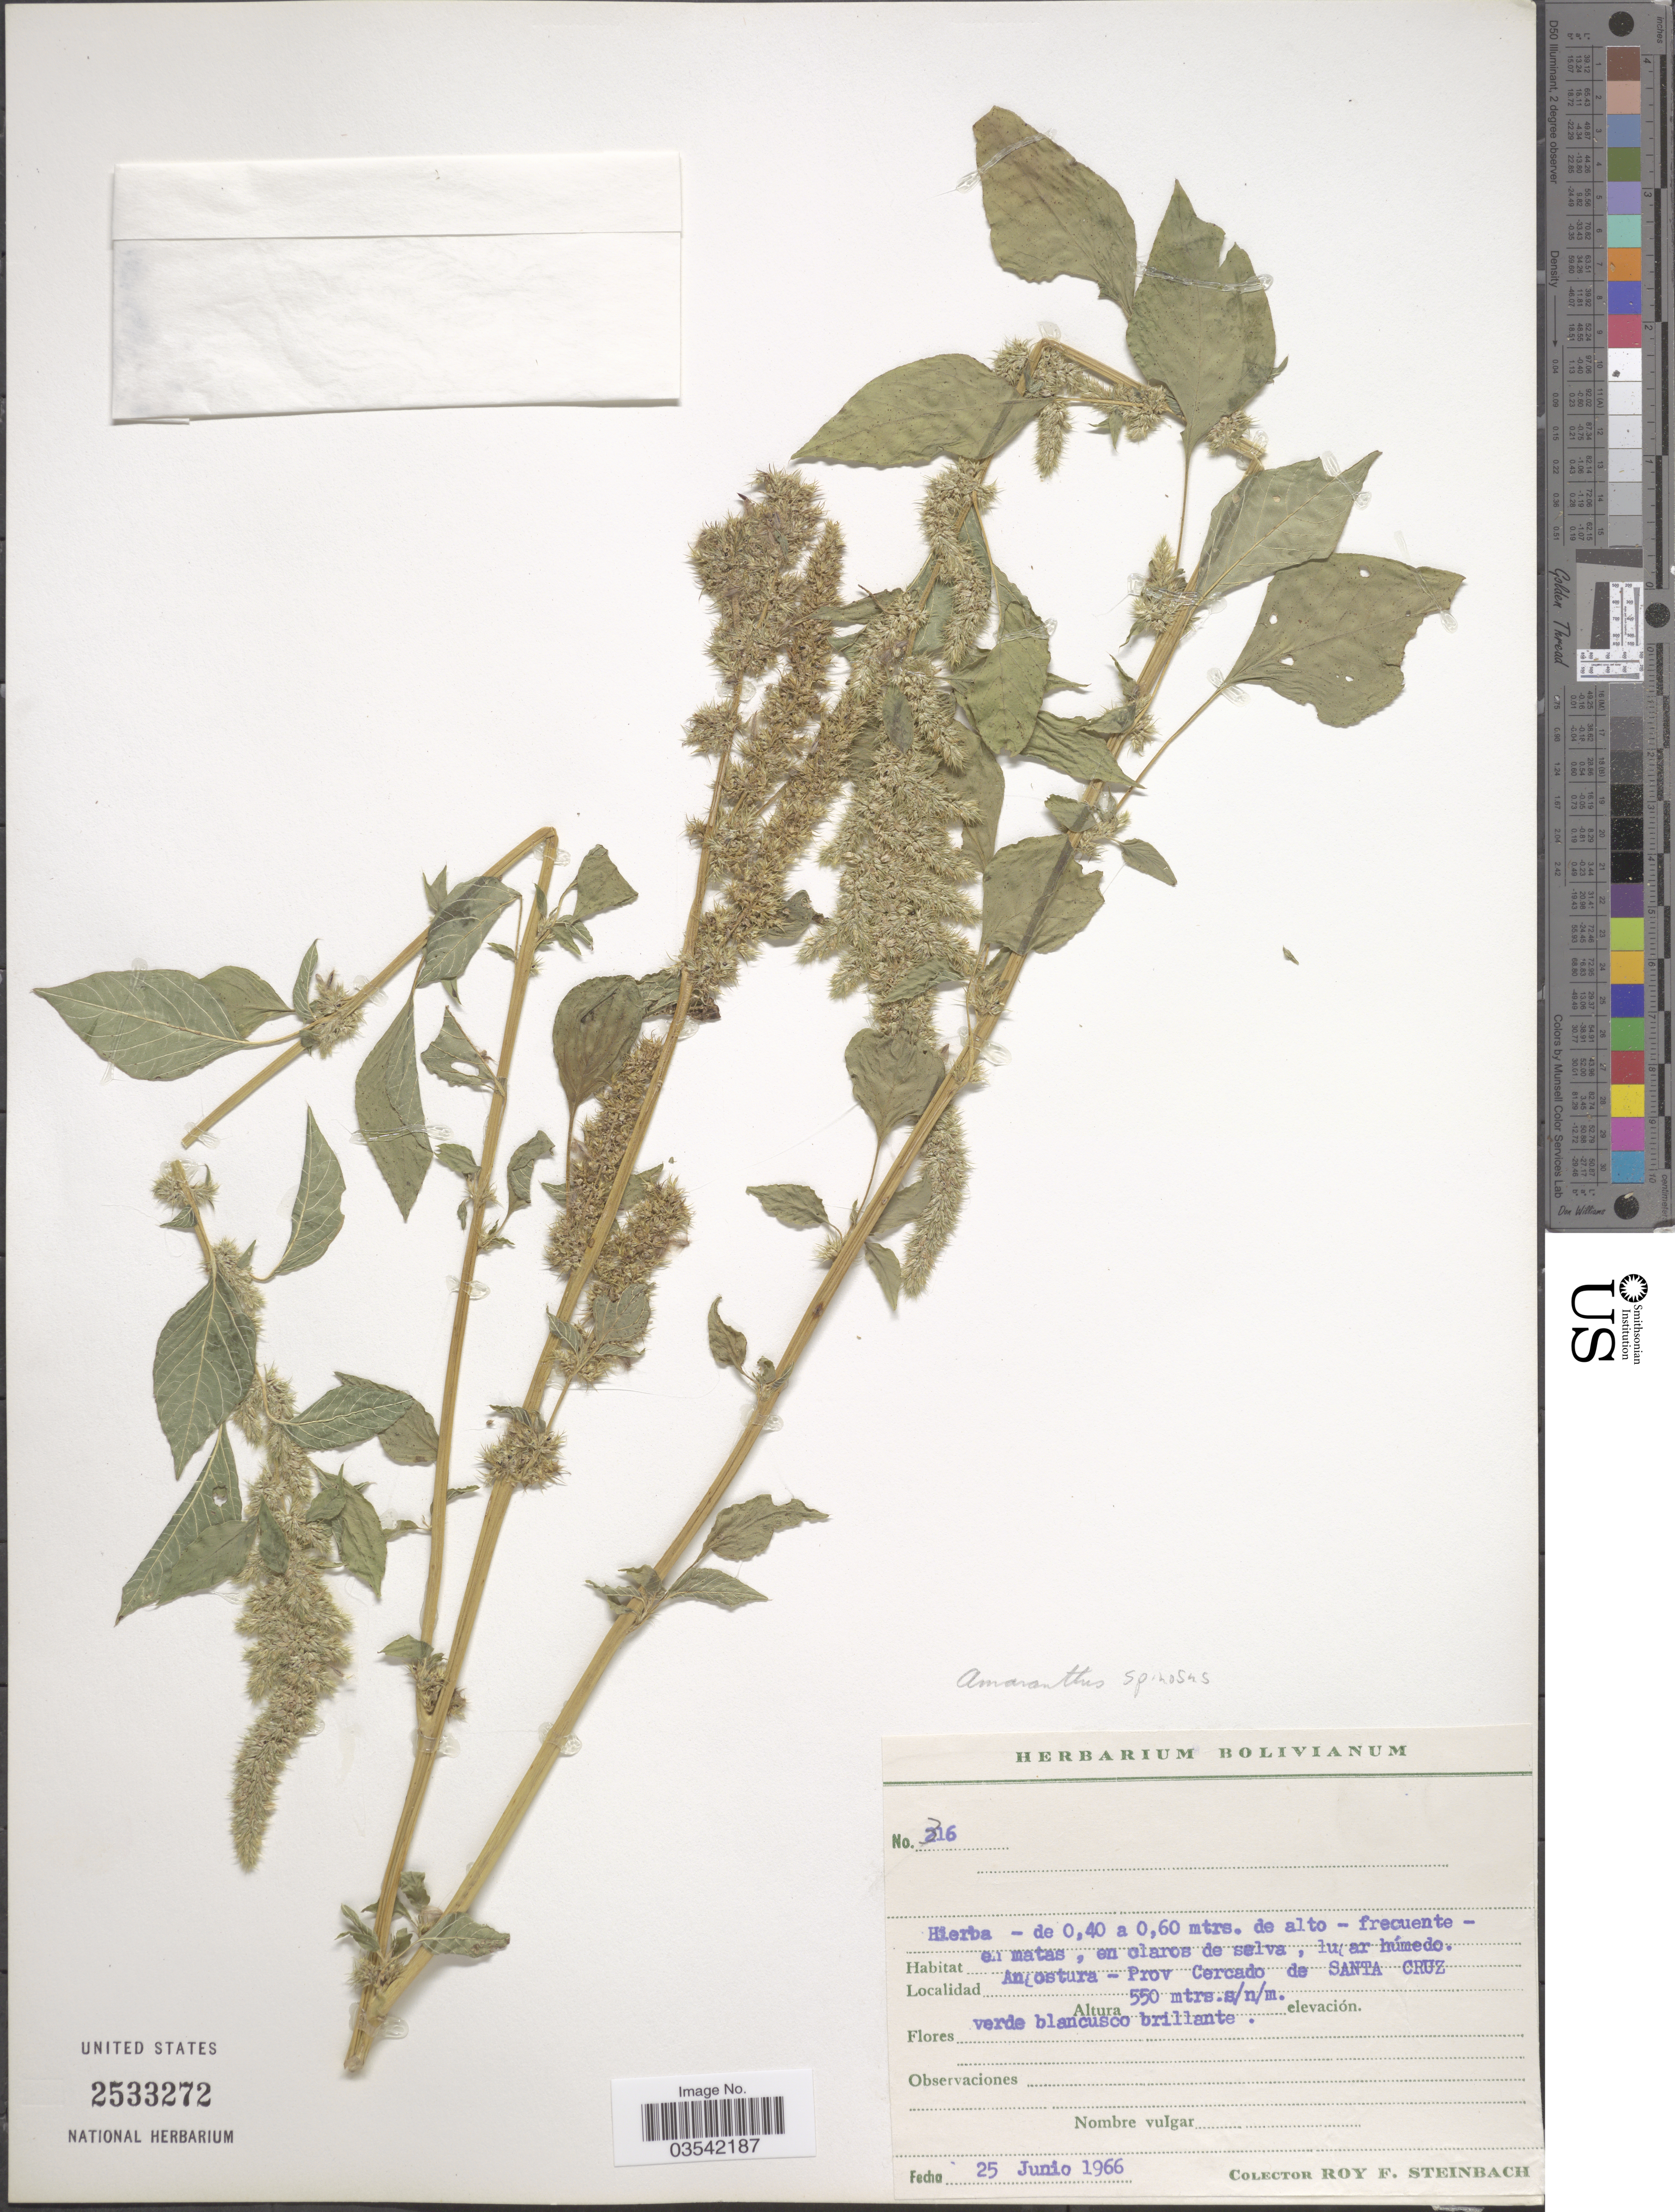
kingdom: Plantae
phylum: Tracheophyta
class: Magnoliopsida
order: Caryophyllales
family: Amaranthaceae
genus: Amaranthus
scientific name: Amaranthus sp.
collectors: R. F. Steinbach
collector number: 316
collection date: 1966-06-25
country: Bolivia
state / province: Santa Cruz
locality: Angostura - prov. Cercado de Santa Cruz.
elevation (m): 550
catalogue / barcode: US 2533272